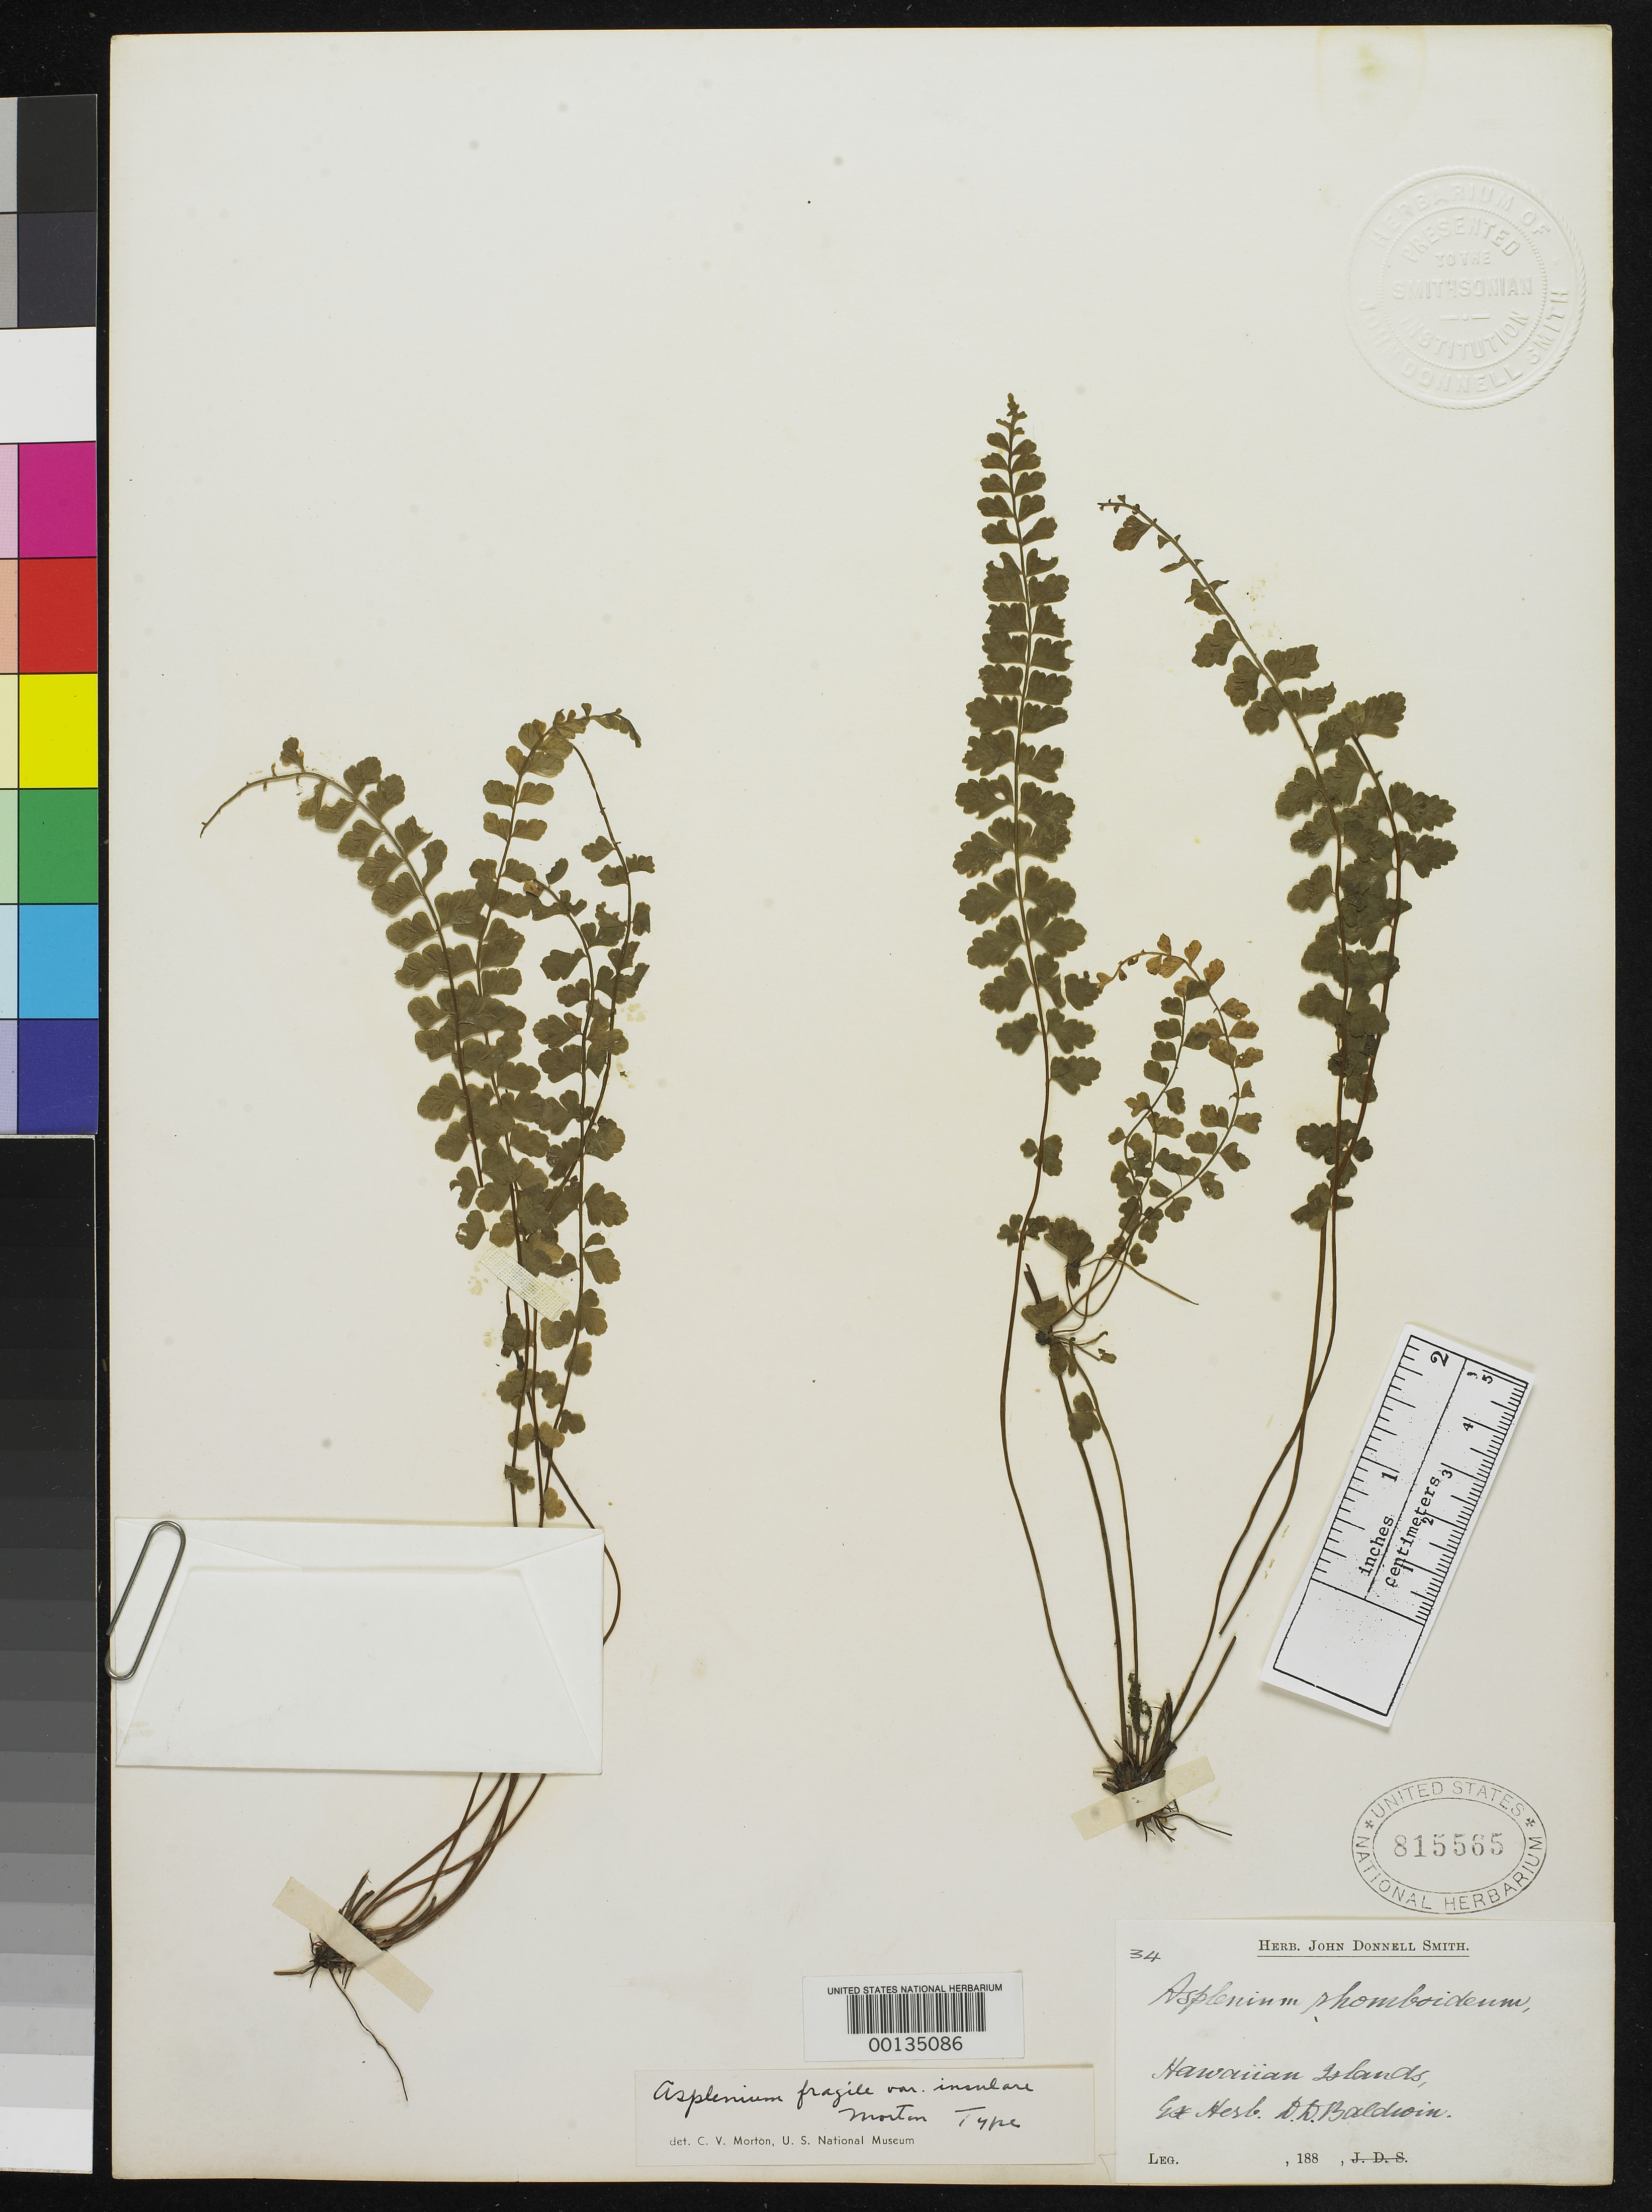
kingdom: Plantae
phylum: Tracheophyta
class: Polypodiopsida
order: Polypodiales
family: Aspleniaceae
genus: Asplenium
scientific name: Asplenium fragile var. insulare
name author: C.V. Morton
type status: Holotype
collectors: D. Baldwin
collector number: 34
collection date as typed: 188-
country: United States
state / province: Hawaii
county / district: Maui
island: Maui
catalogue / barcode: US 815565